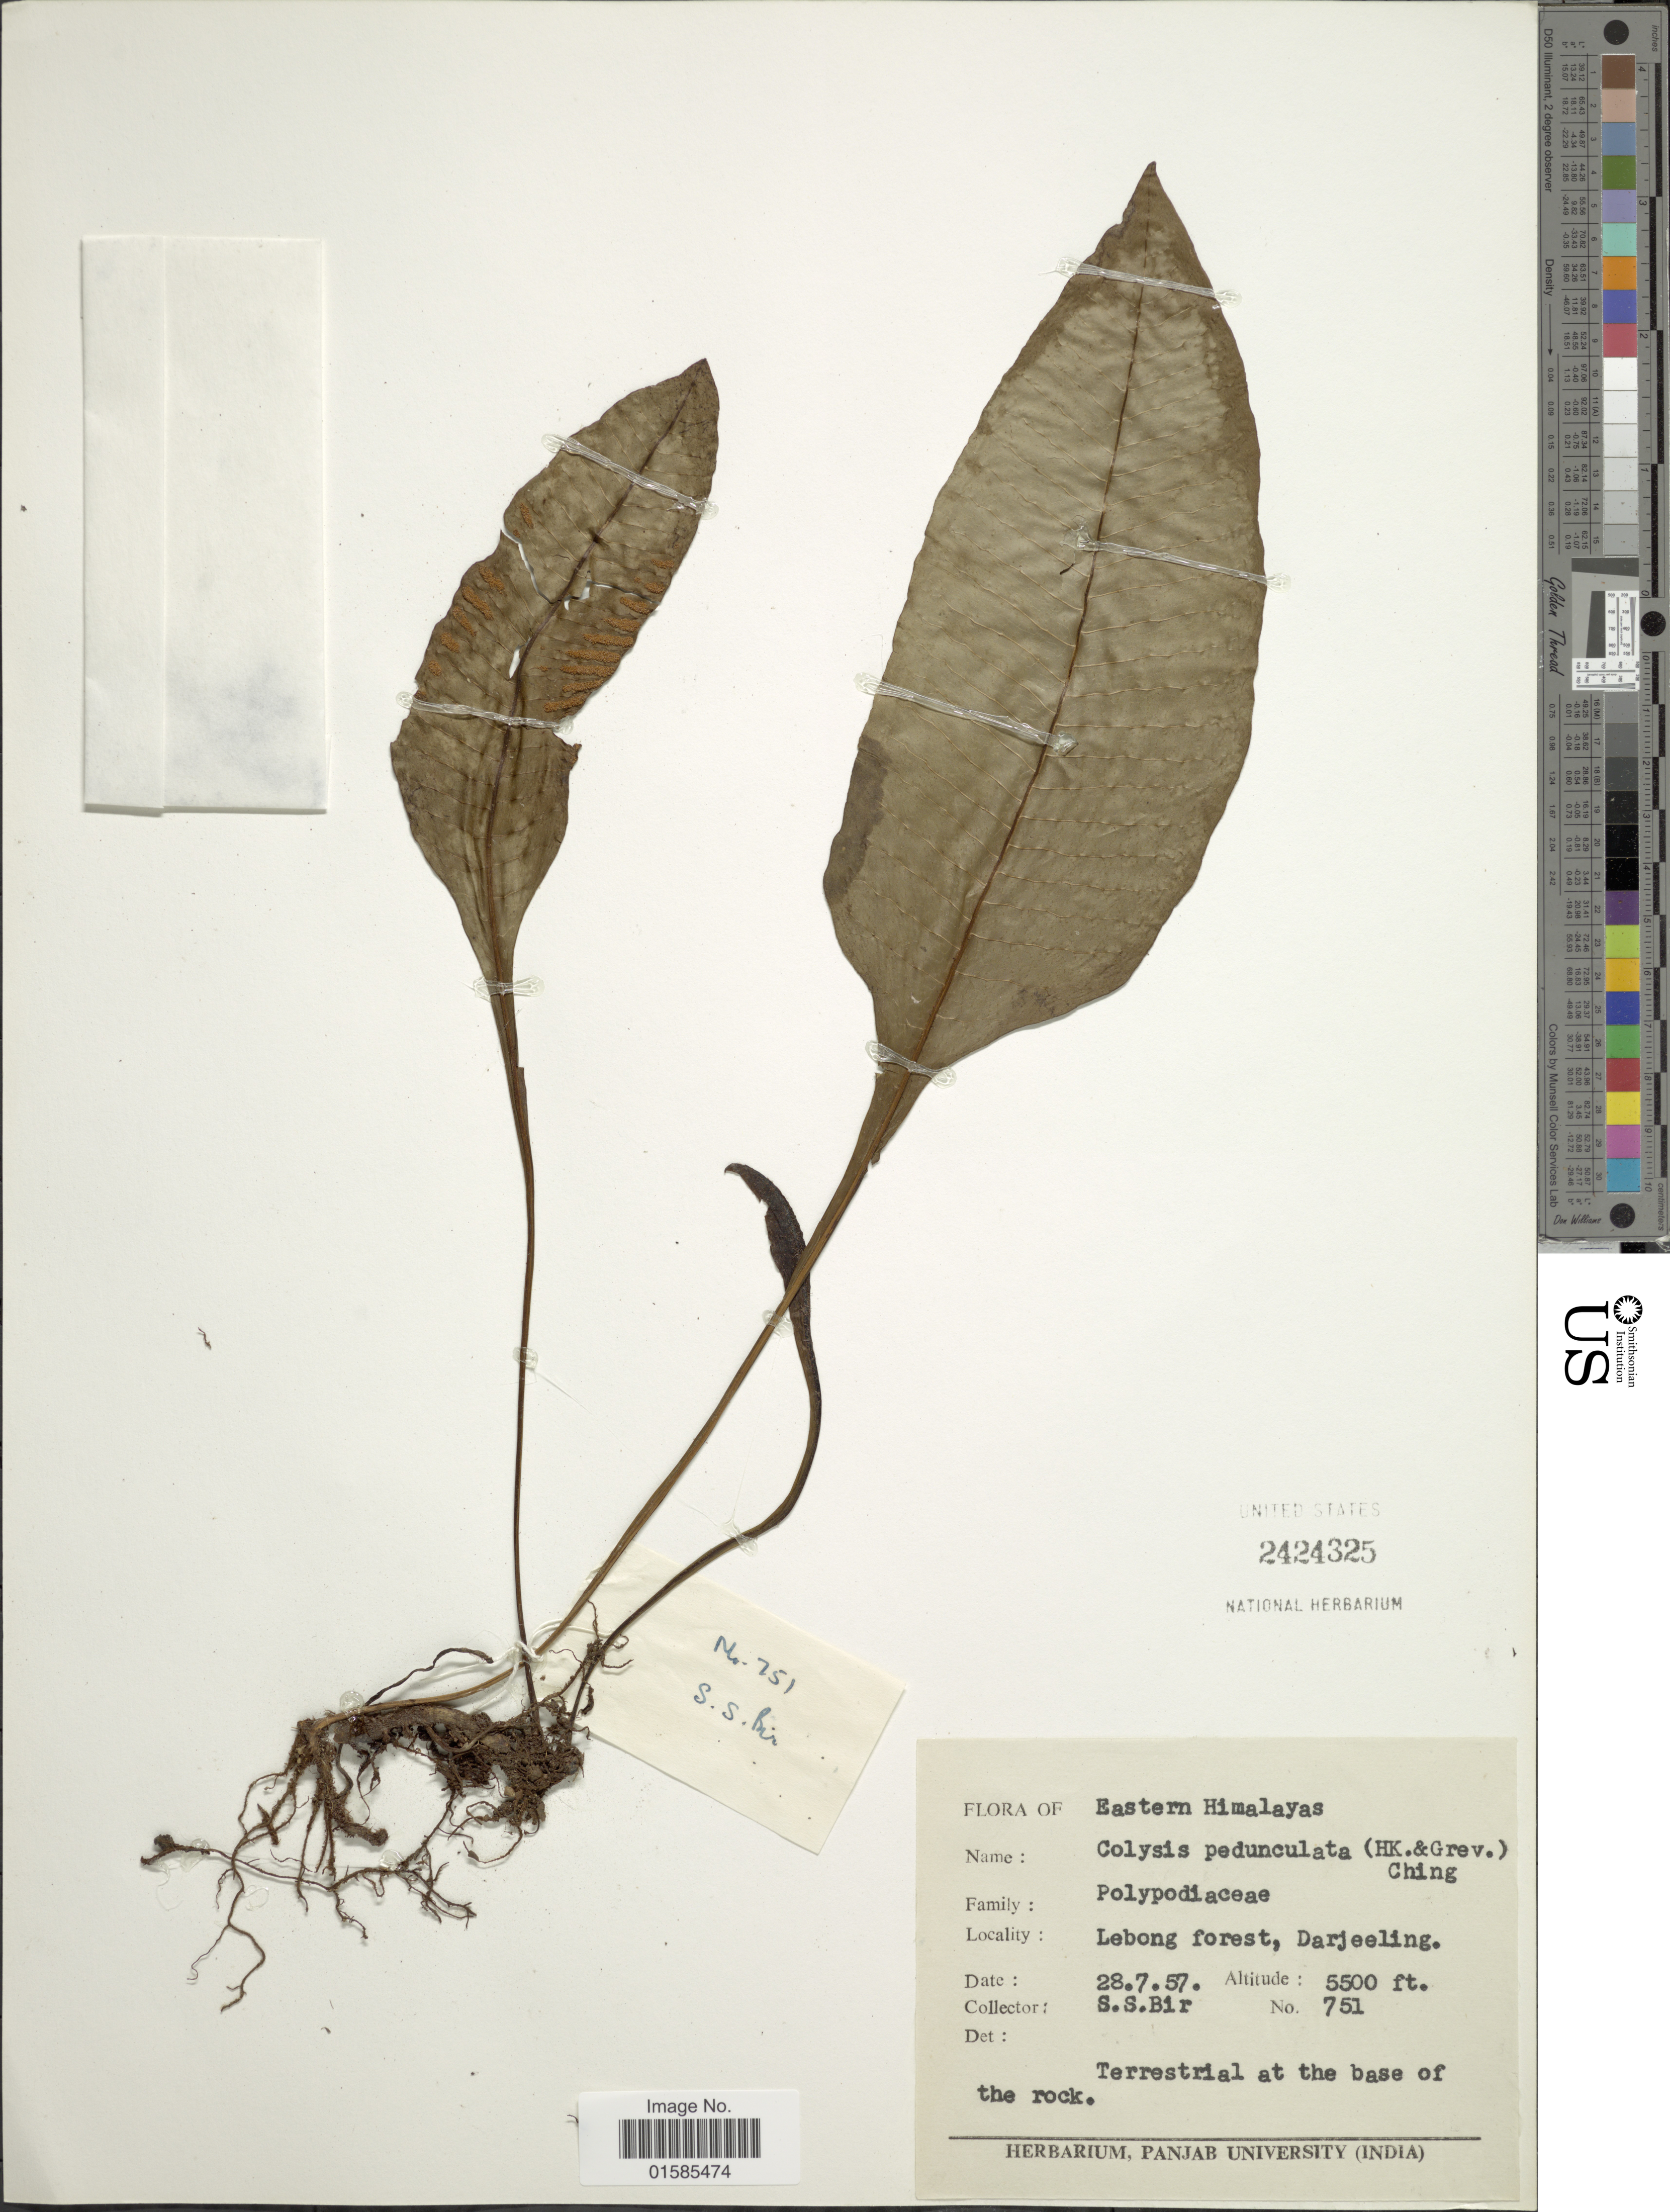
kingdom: Plantae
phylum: Tracheophyta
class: Polypodiopsida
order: Polypodiales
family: Polypodiaceae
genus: Leptochilus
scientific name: Leptochilus pedunculatus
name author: (Hook. & Grev.) Fraser-Jenk.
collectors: S. S. Bir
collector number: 751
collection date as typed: Transcribed d/m/y: 28/7/57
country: India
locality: Eastern Himalayas, Lebong forest, Darjeeling, Panjab University (India)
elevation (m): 1676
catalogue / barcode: US 2424325